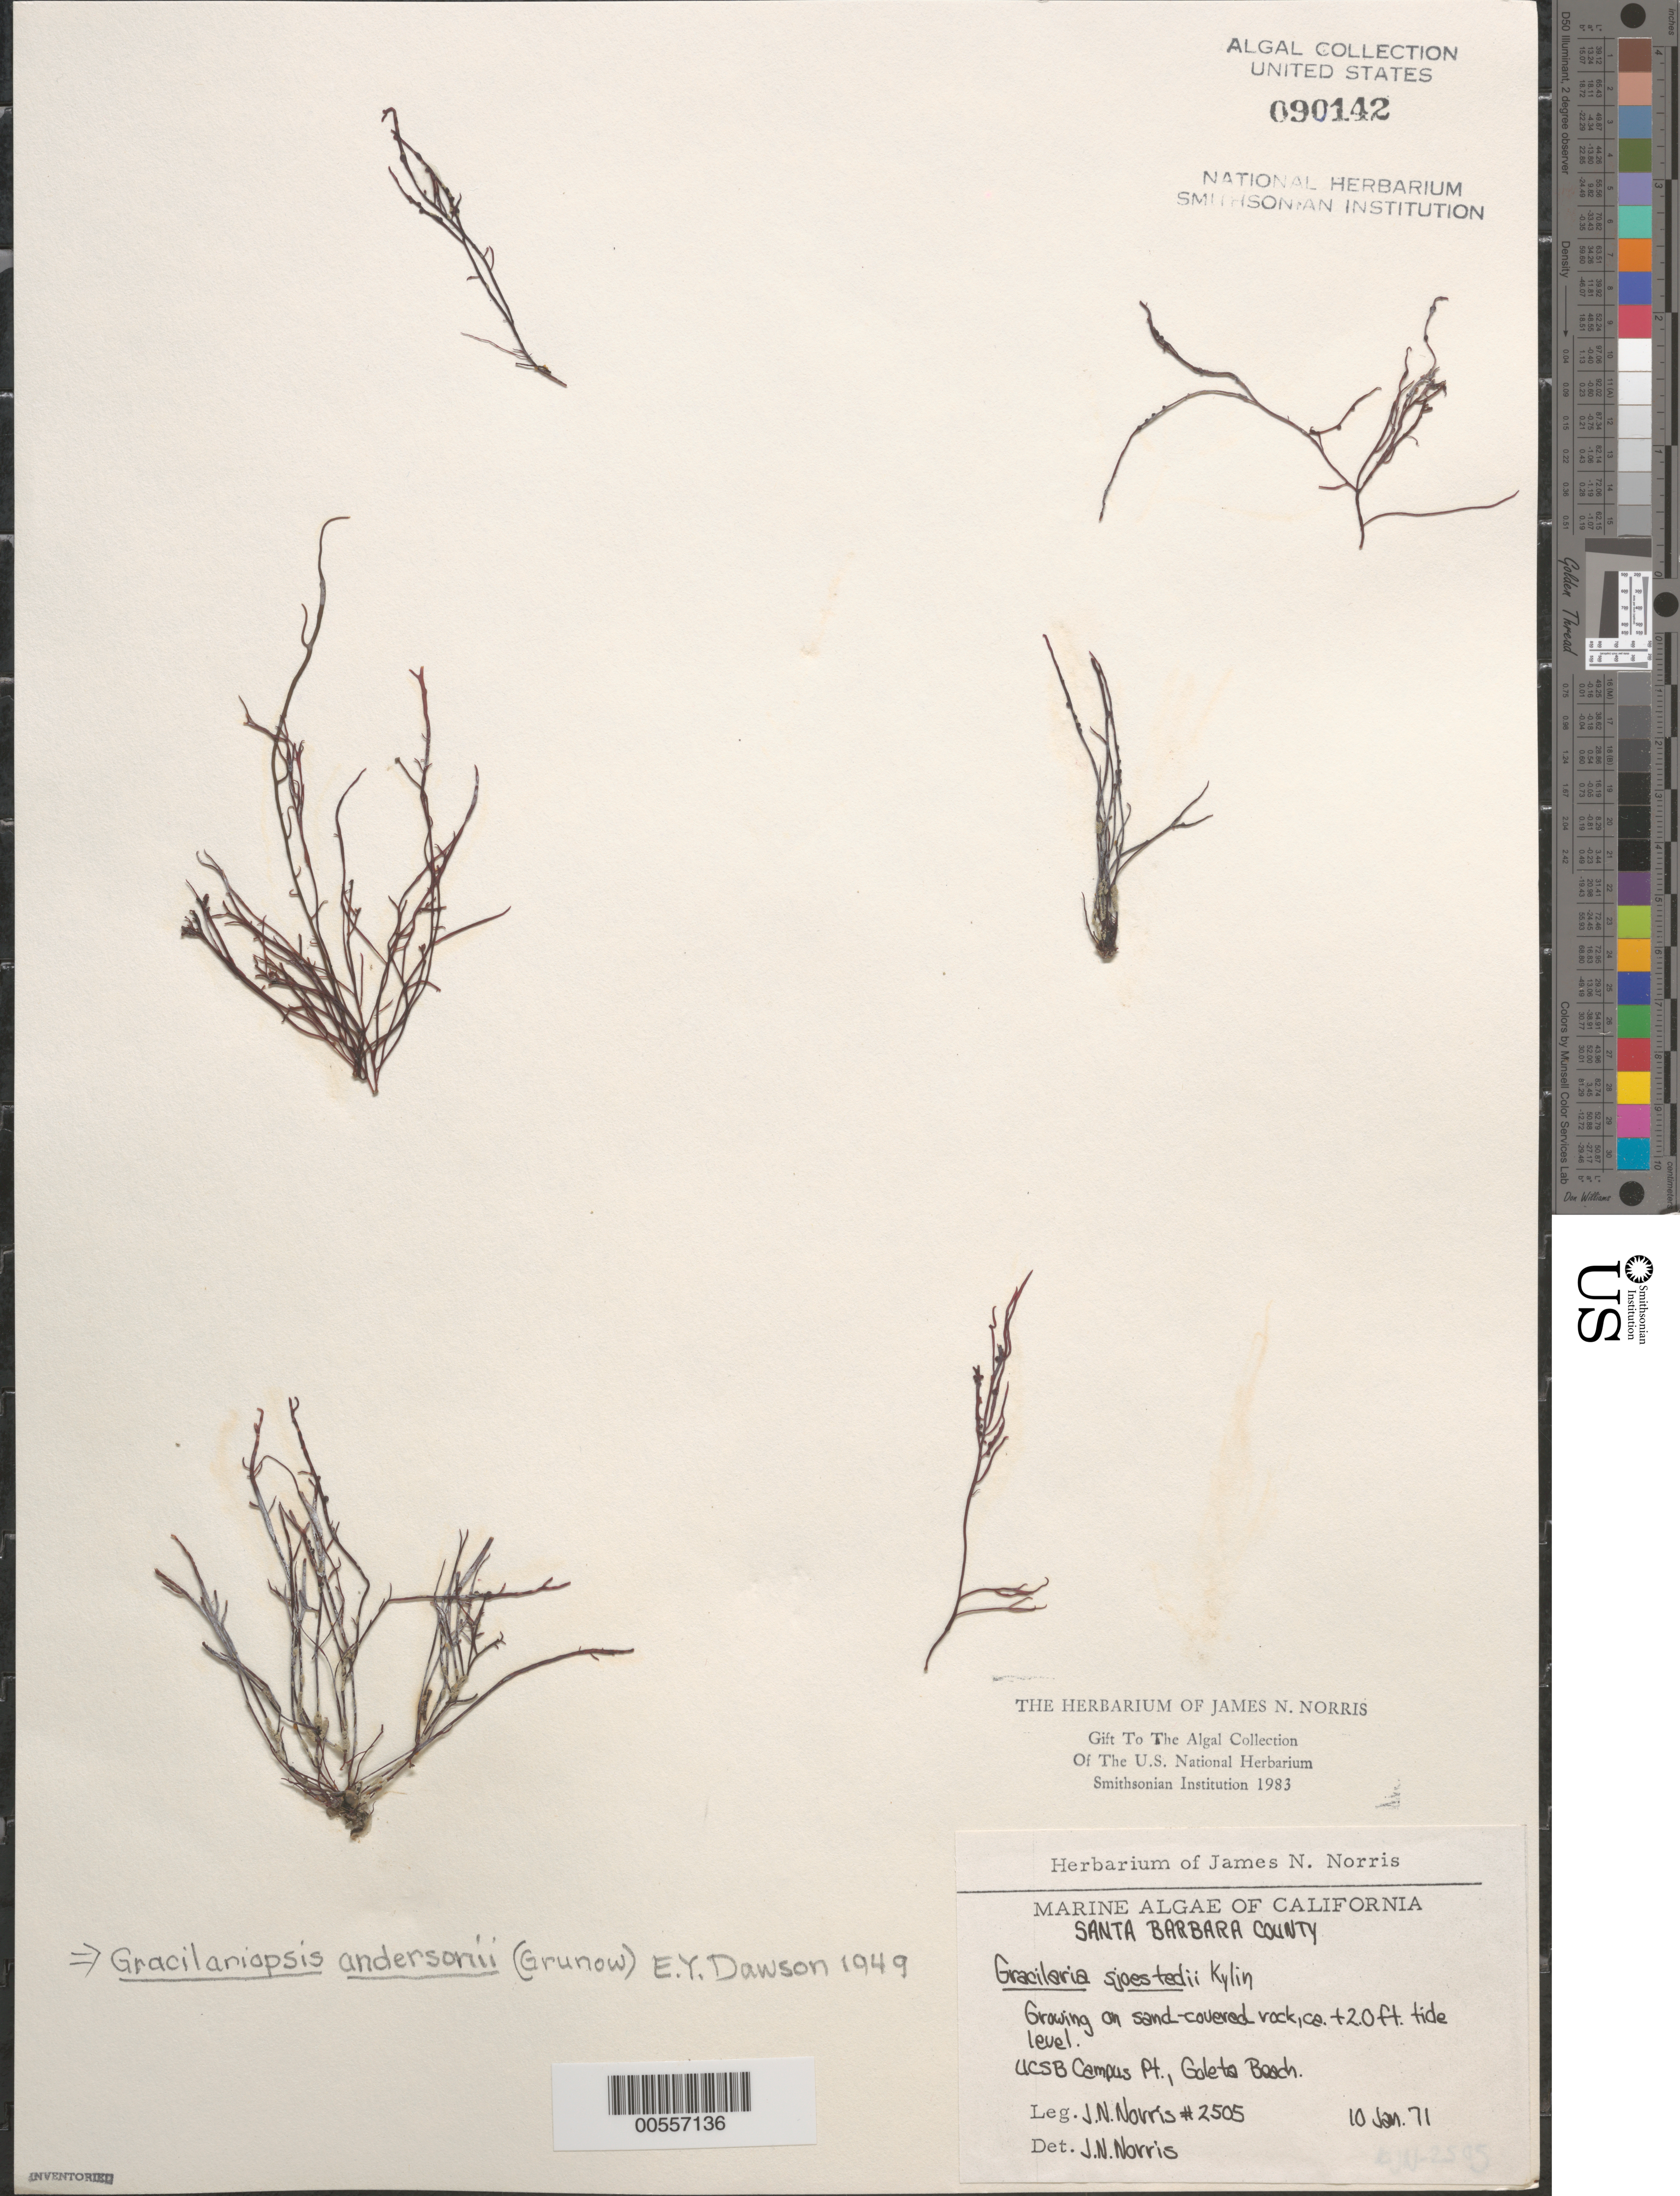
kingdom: Plantae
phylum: Rhodophyta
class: Florideophyceae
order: Gracilariales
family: Gracilariaceae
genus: Gracilariopsis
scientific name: Gracilariopsis andersonii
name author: (Grunow) E.Y. Dawson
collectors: J. N. Norris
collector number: JN-2505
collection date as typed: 10 Jan 1971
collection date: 1971-01-10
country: United States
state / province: California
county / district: Santa Barbara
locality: Campus Point, Goleta Beach, University of California Santa Barbara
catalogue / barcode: US 90142